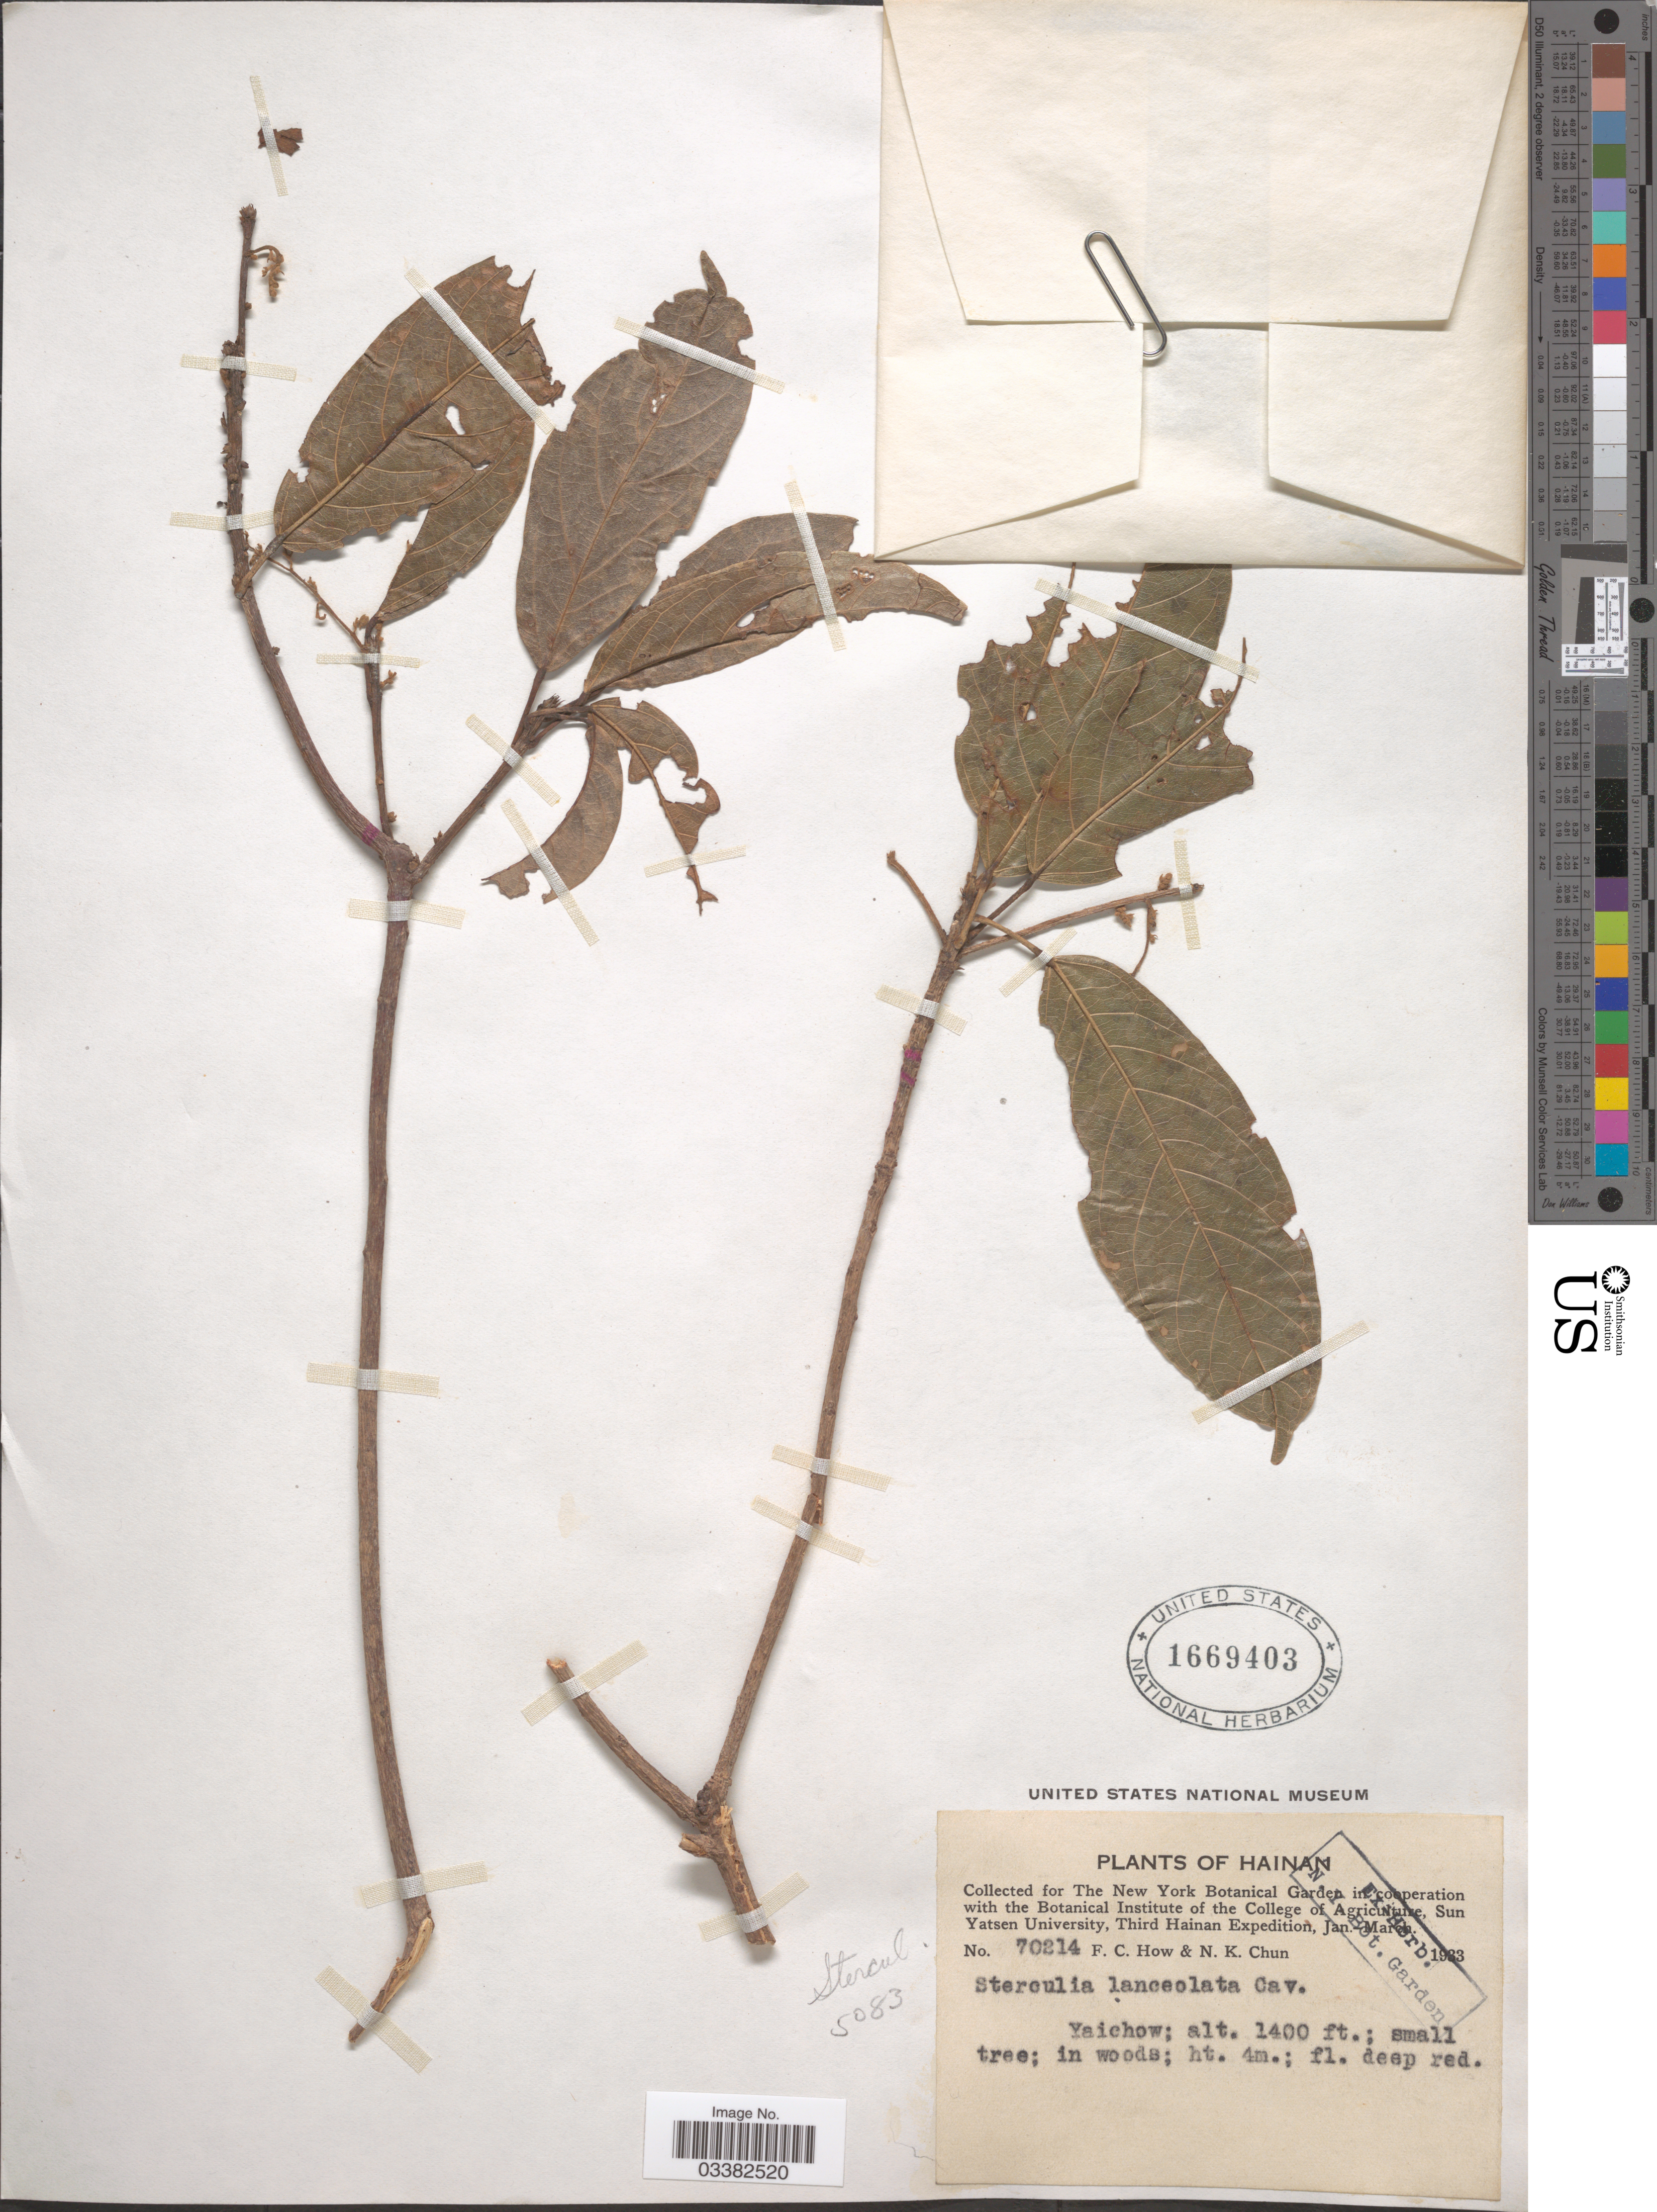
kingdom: Plantae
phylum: Tracheophyta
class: Magnoliopsida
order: Malvales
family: Malvaceae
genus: Sterculia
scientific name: Sterculia lanceolata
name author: Cav.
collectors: F. C. How & N. K. Chun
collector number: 70214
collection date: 1933-01/1933-03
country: China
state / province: Hainan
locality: Yaichow.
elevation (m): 427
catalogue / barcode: US 1669403